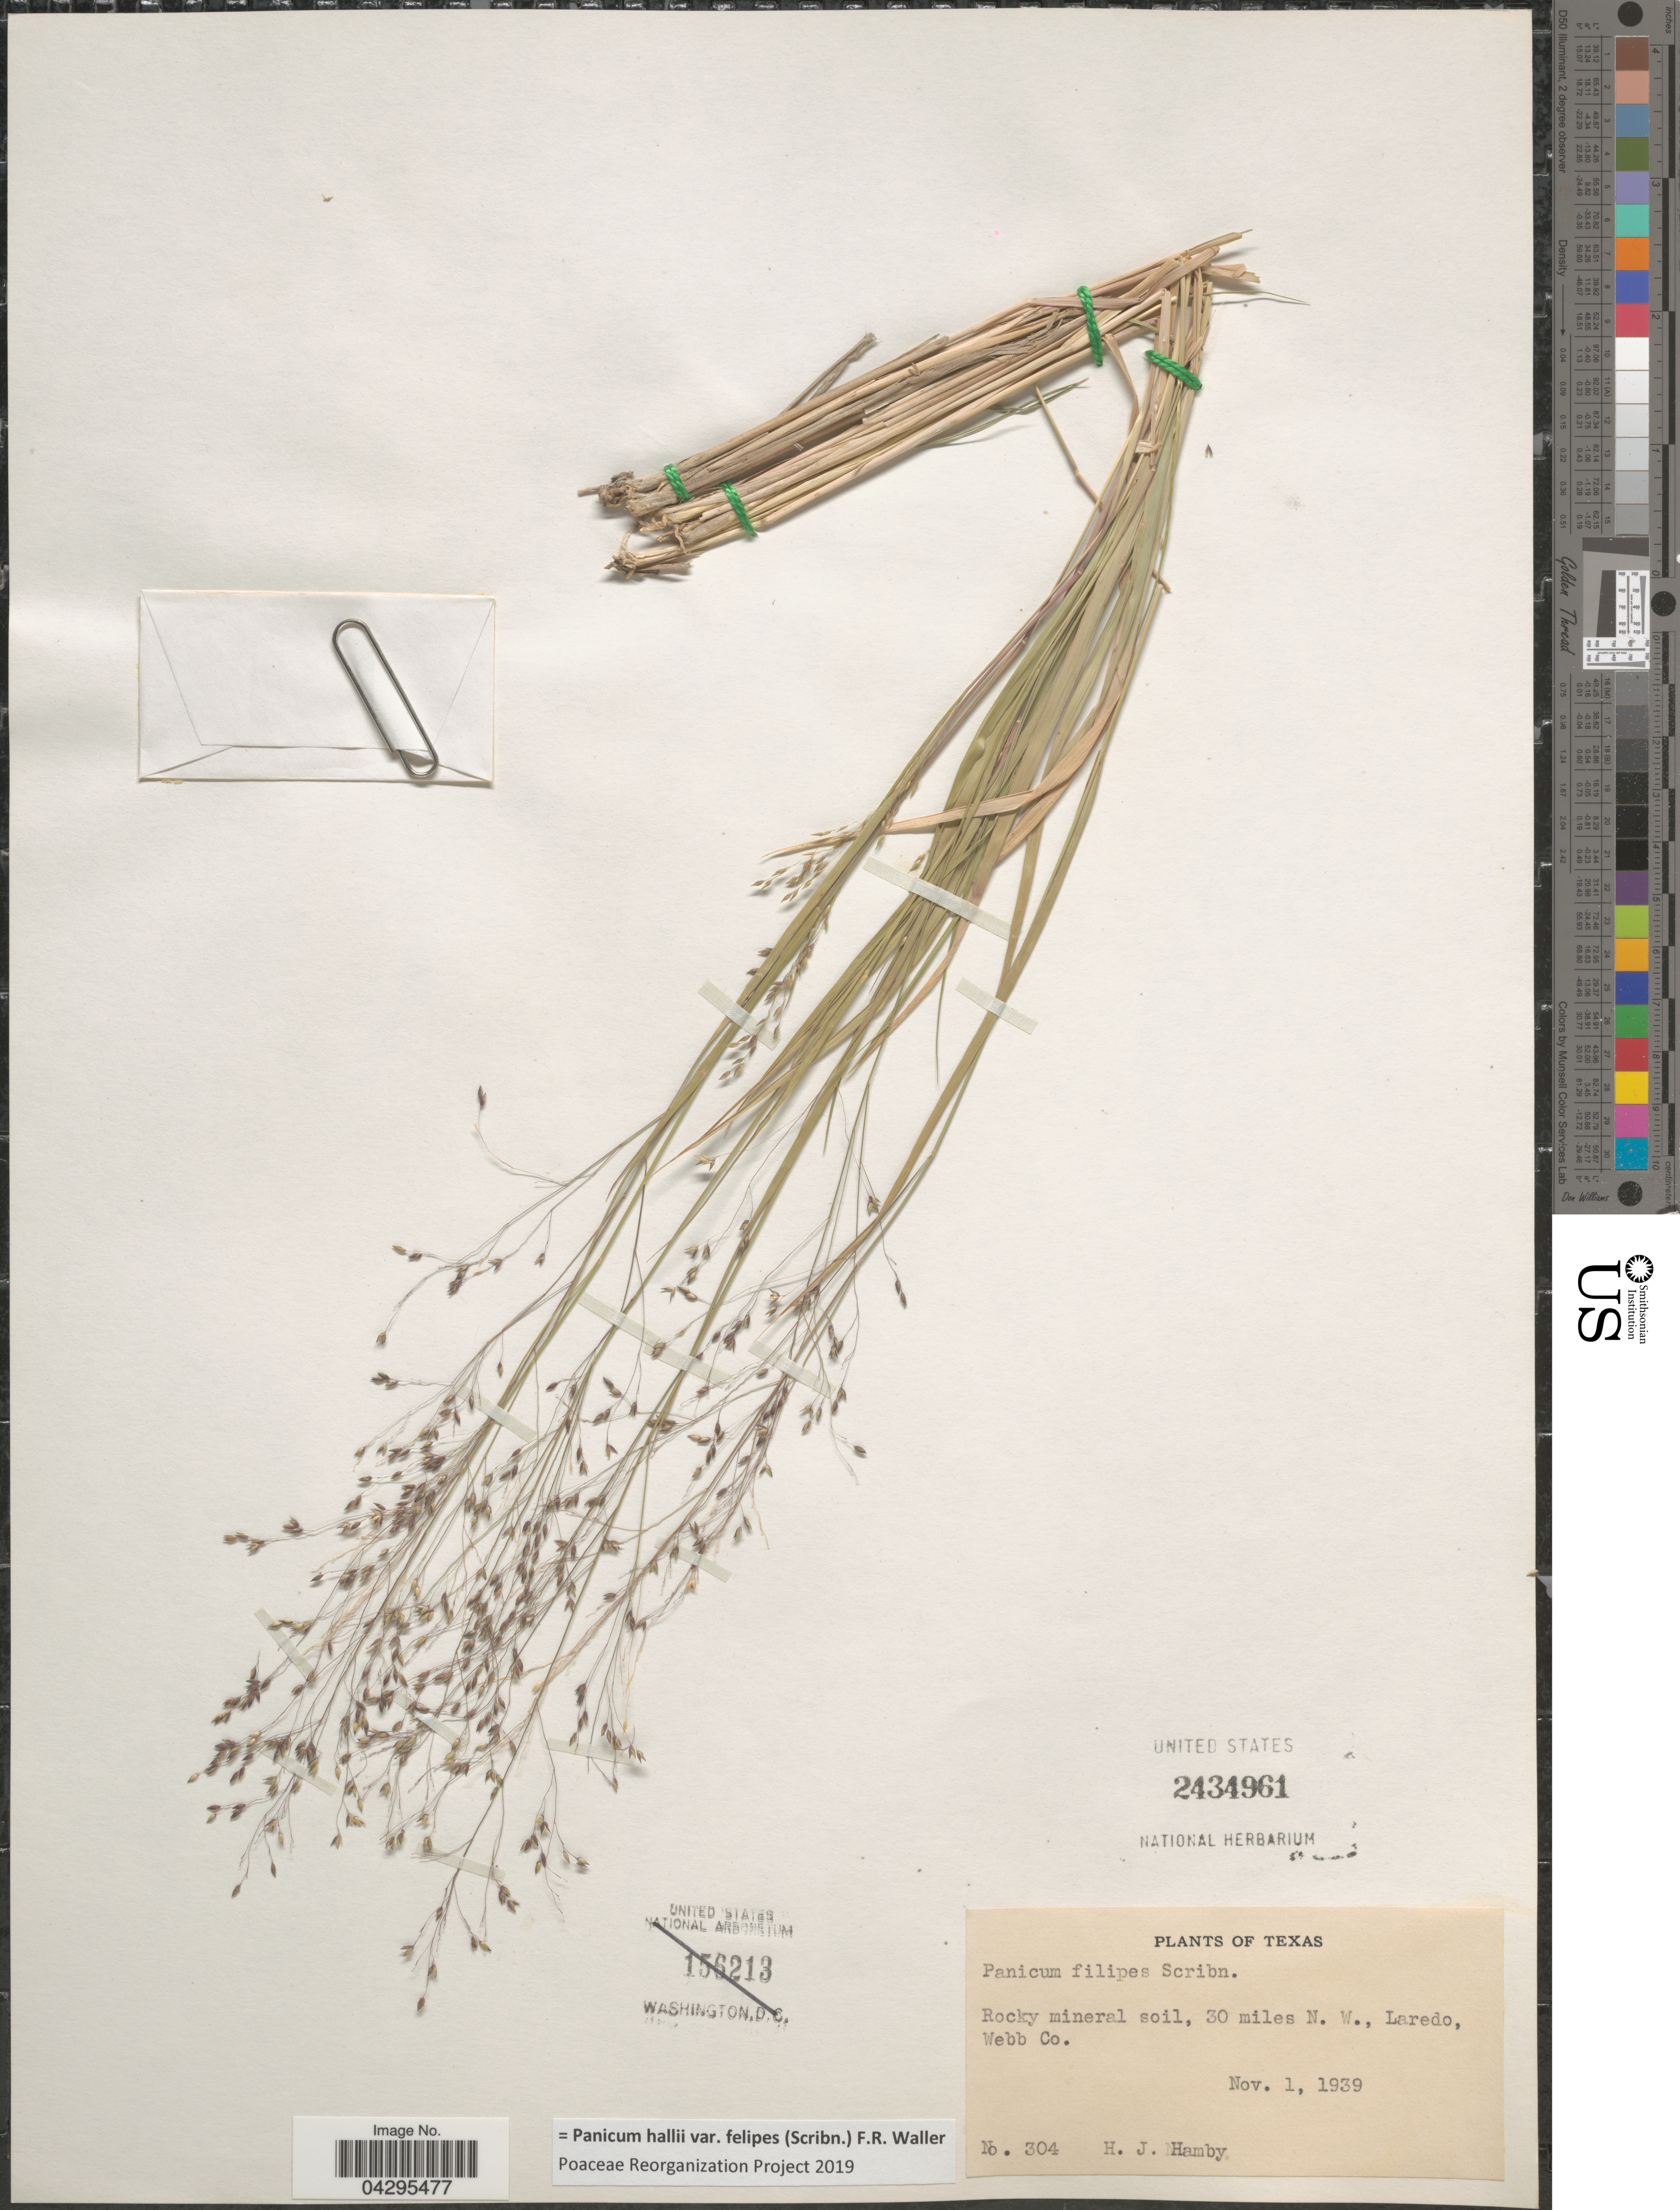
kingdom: Plantae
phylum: Tracheophyta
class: Liliopsida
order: Poales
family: Poaceae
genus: Panicum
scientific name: Panicum hallii var. felipes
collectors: H. Hamby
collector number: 304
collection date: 1939-11-01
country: United States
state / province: Texas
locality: Rocky mineral soil, 30 miles N. W., Laredo, Webb Co.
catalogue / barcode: US 2434961